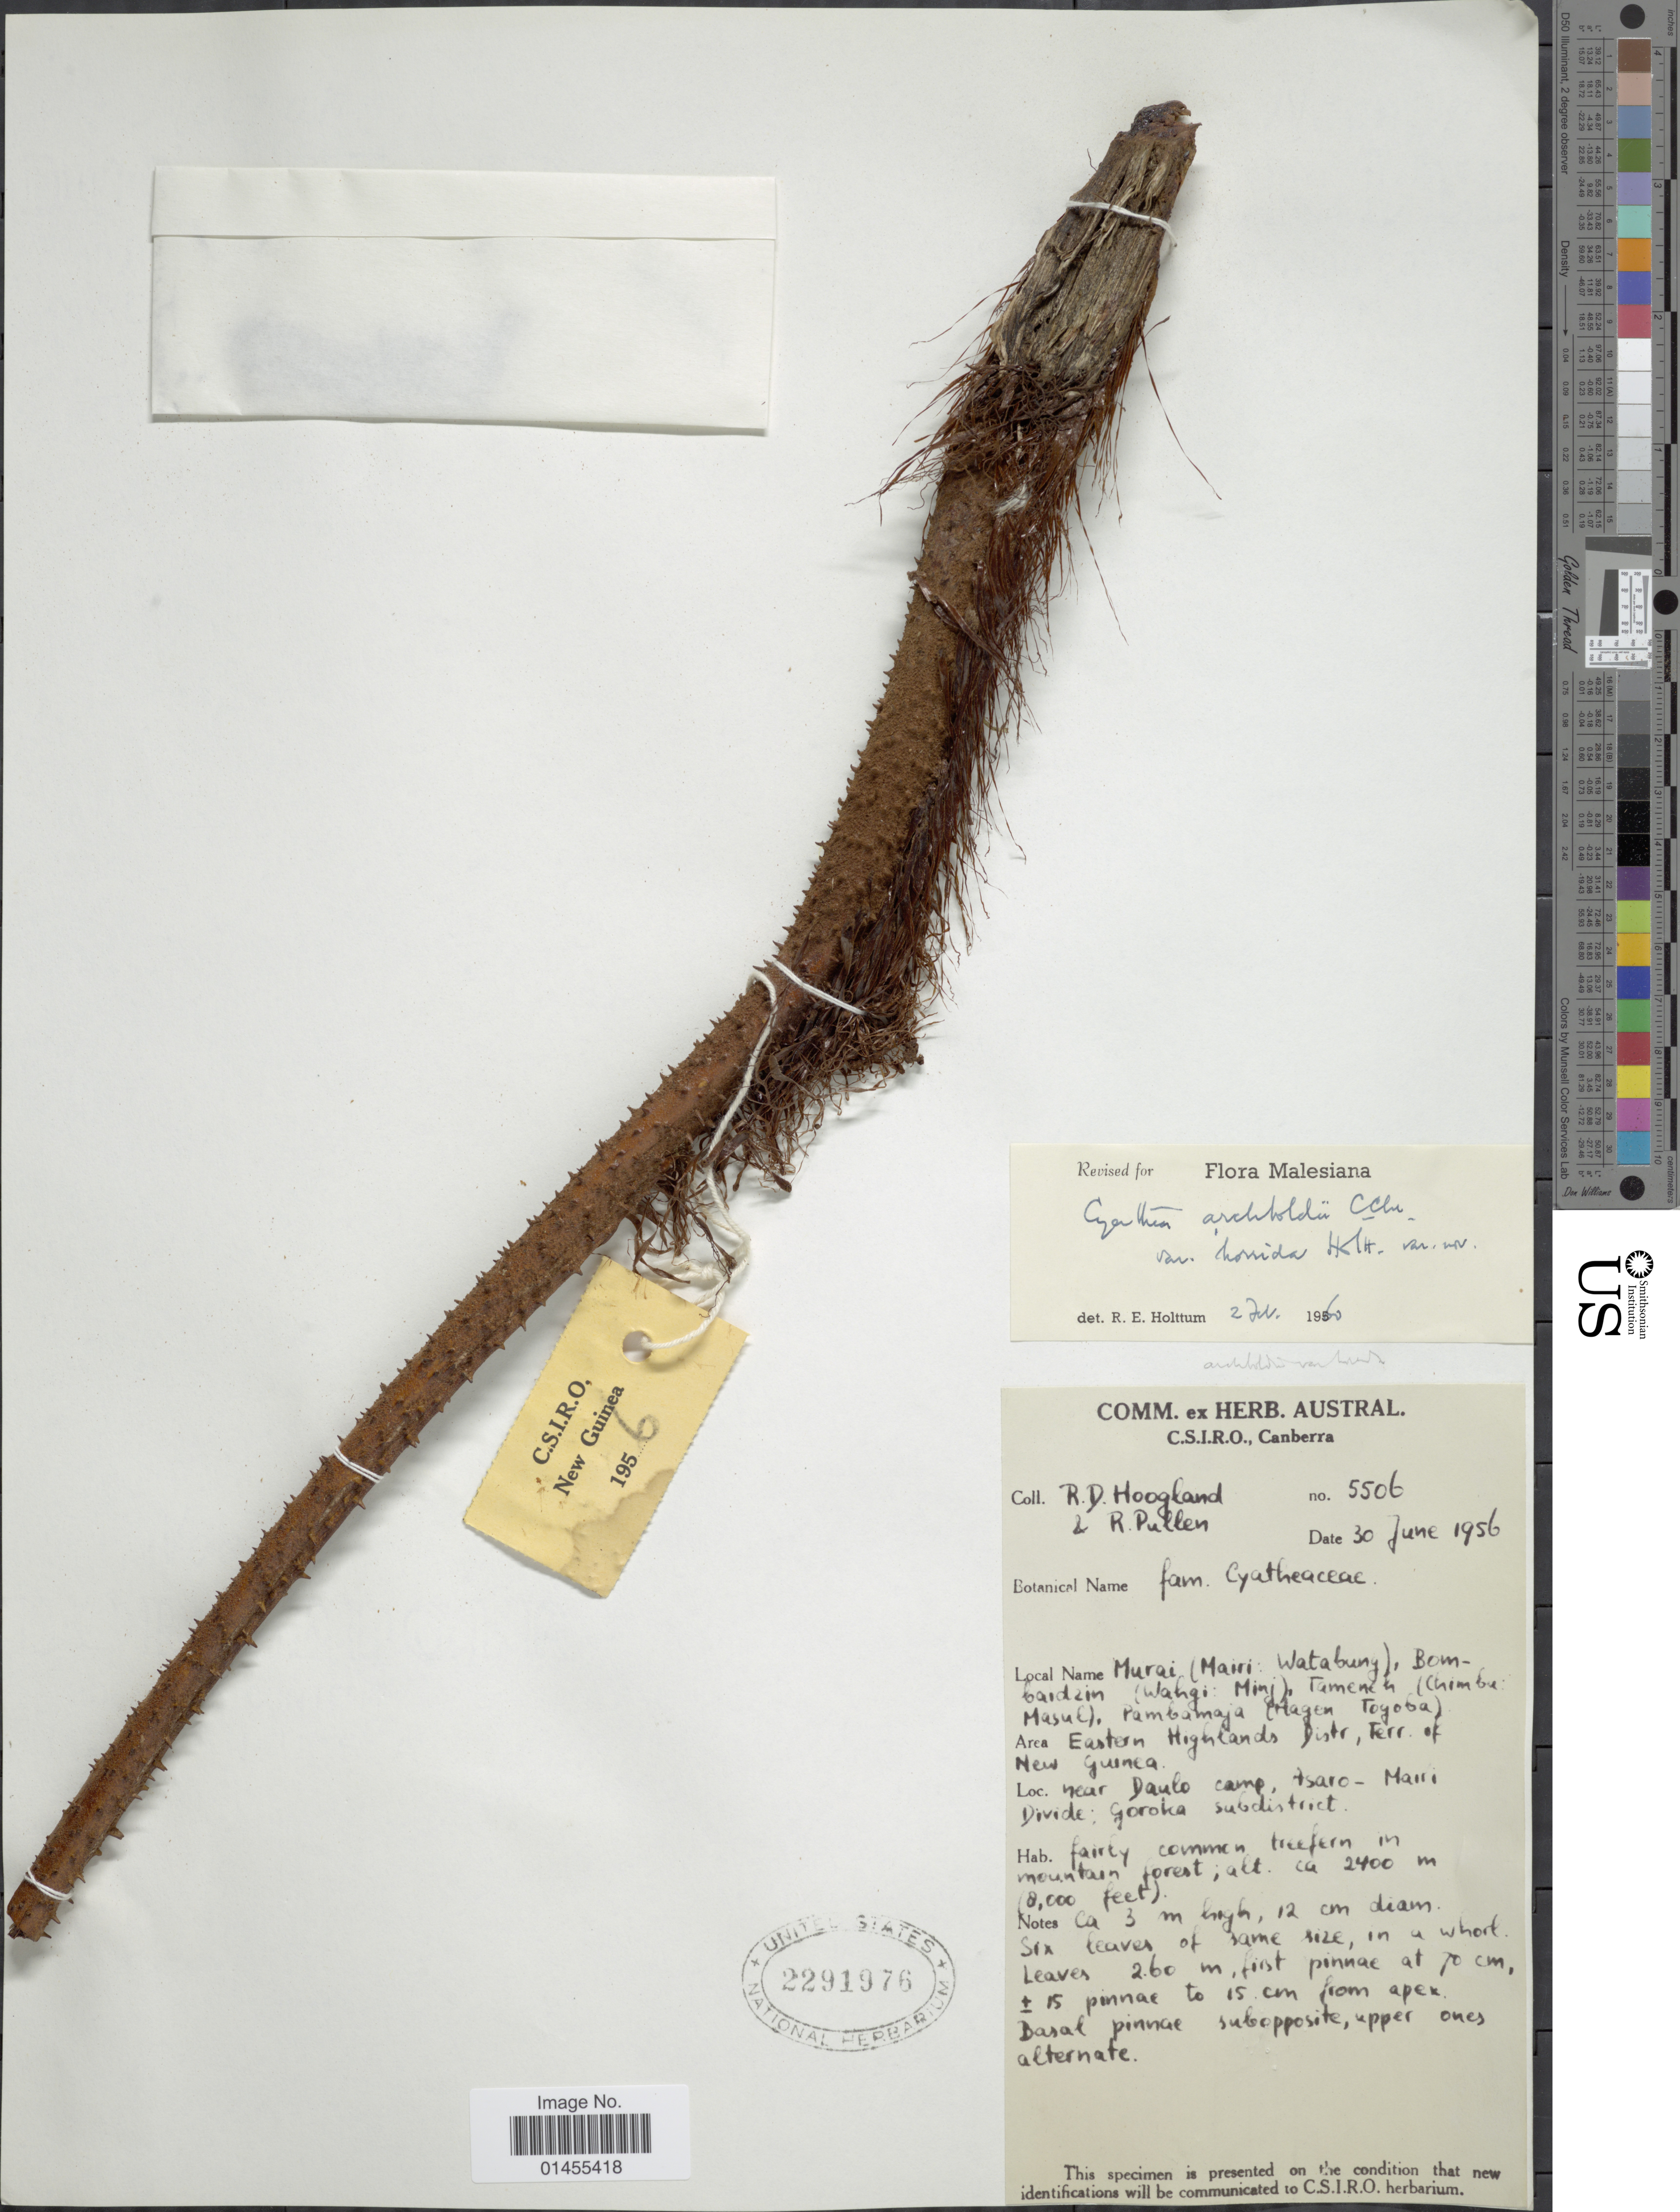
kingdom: Plantae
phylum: Tracheophyta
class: Polypodiopsida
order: Cyatheales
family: Cyatheaceae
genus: Alsophila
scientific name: Alsophila archboldii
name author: (C. Chr.) R.M. Tryon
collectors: R. D. Hoogland & R. Pullen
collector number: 5506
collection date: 1956-06-30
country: Papua New Guinea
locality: Area Eastern Higlands Distr, Ferr of New Guinea. Near Daulo camp, Asro-Mairi Divide: Goroka sundistrict. [interpreted]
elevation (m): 2400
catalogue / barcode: US 2291976